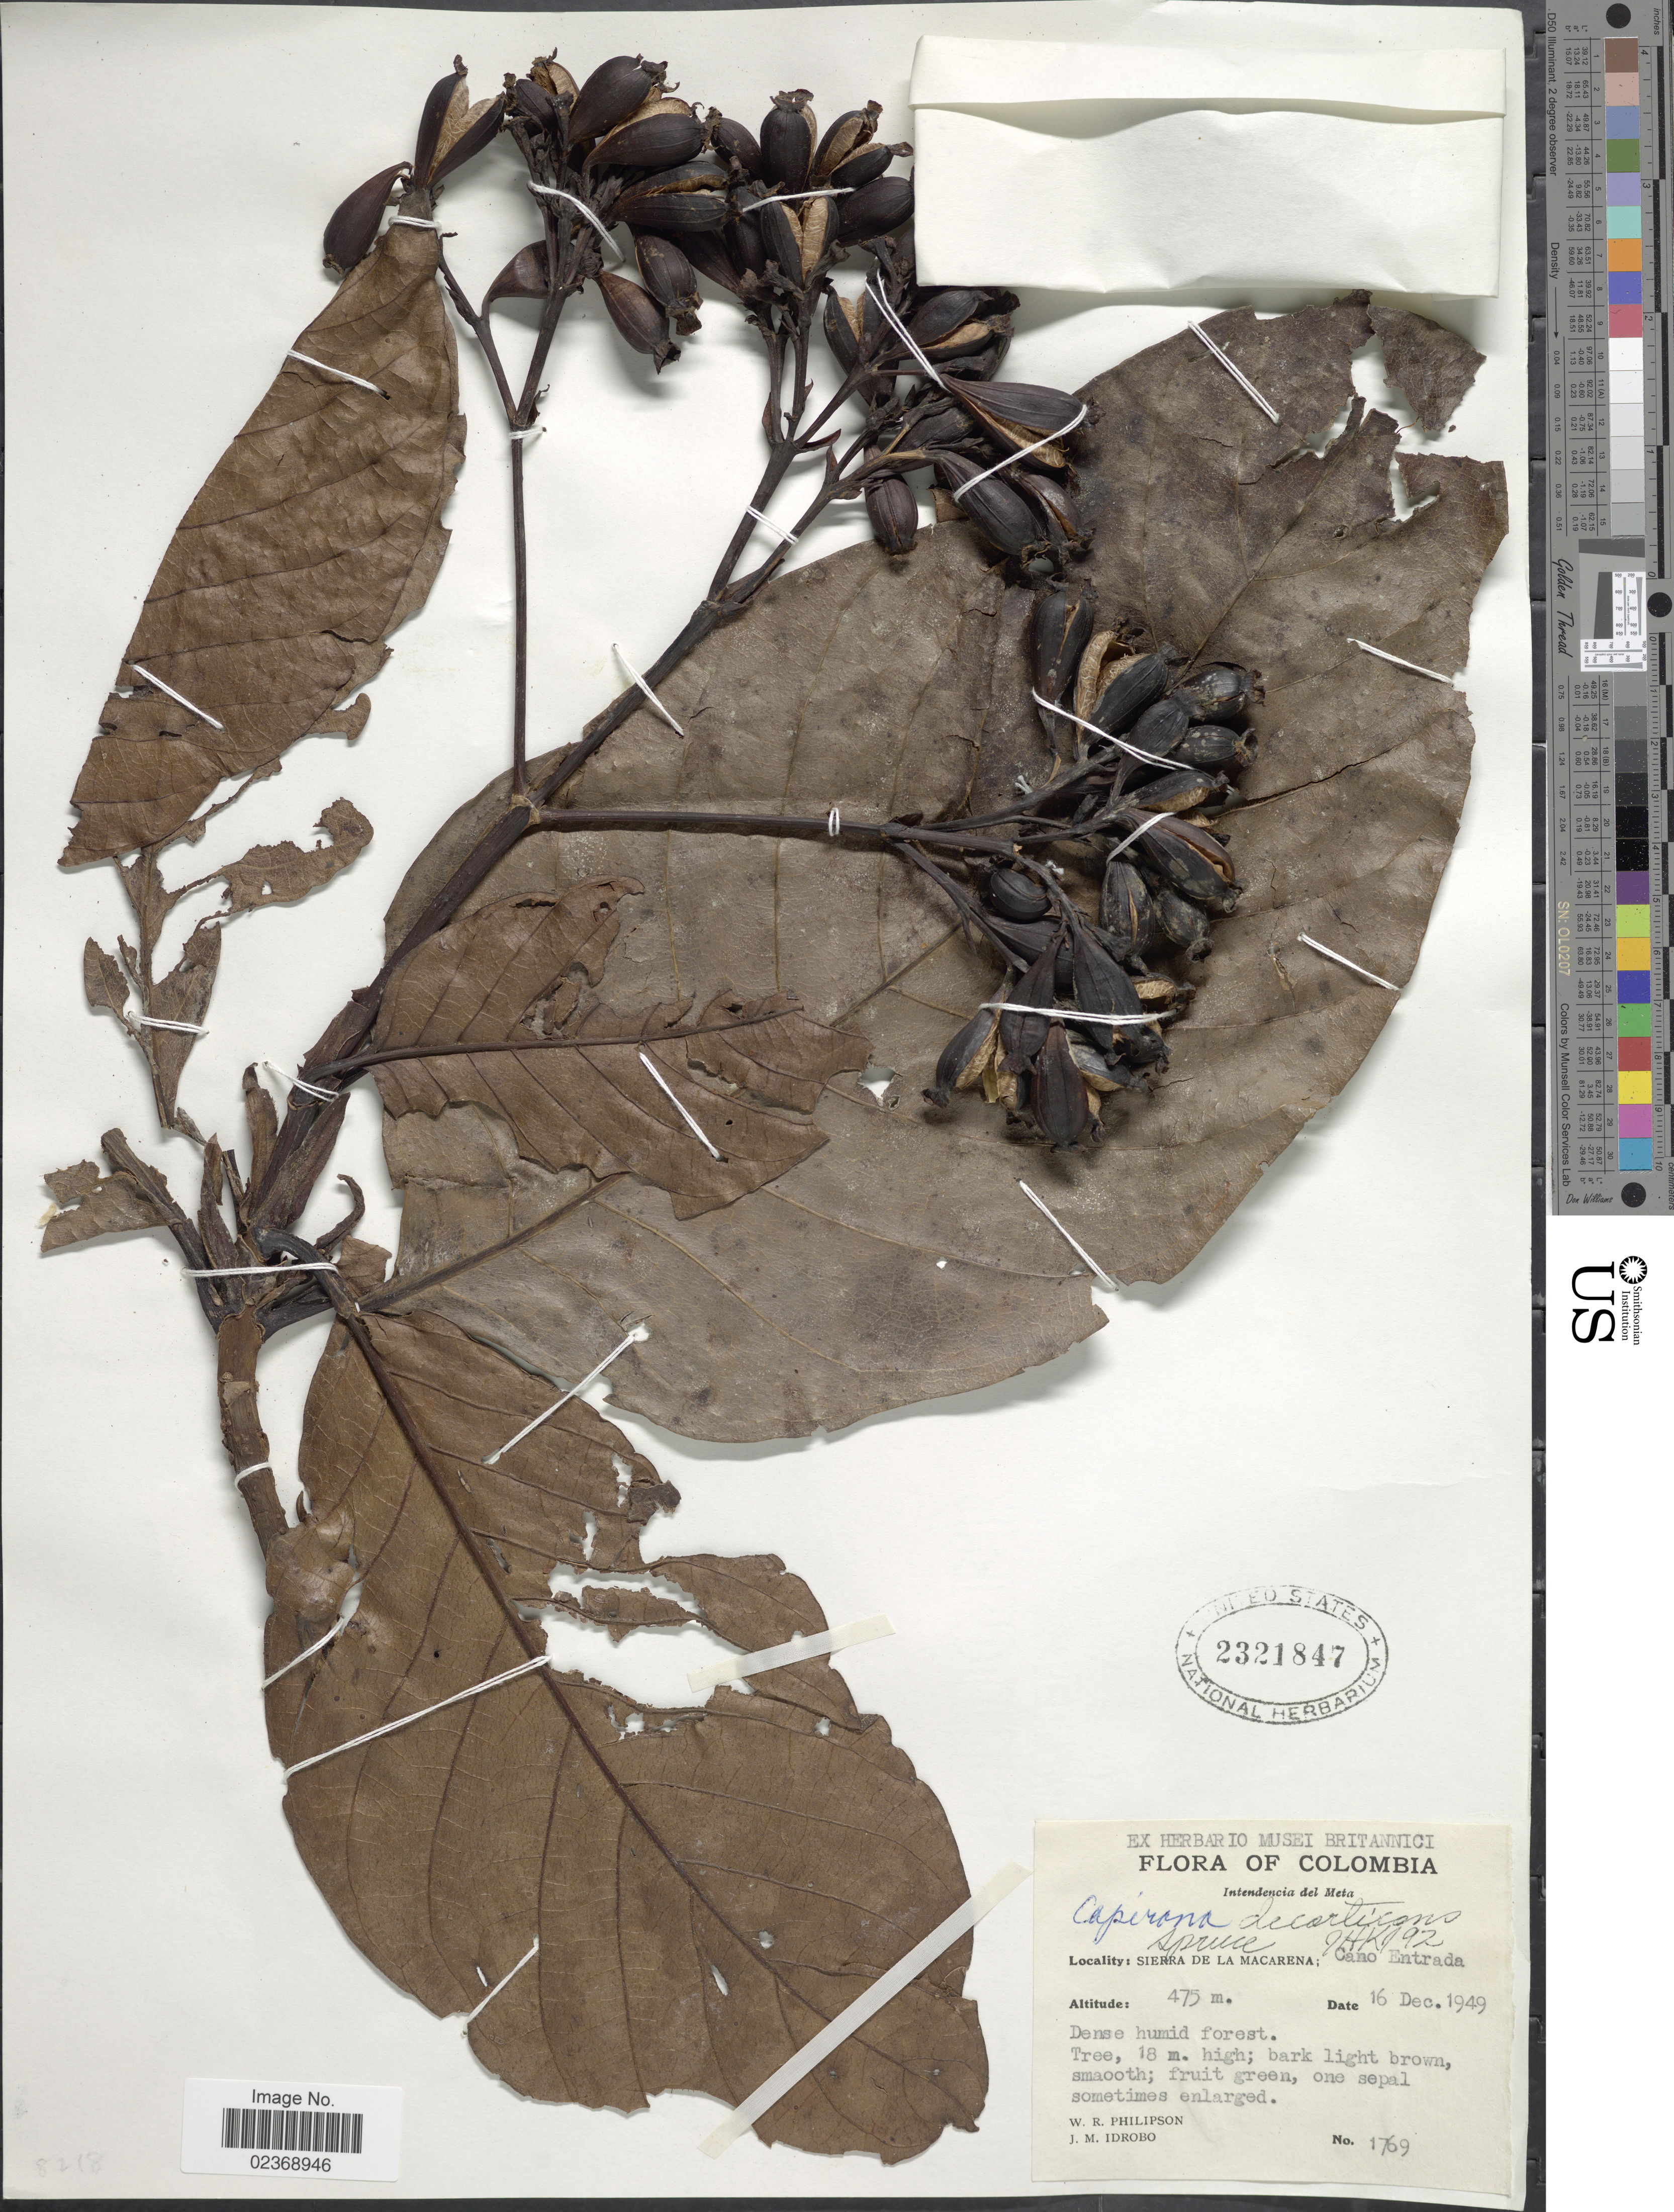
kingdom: Plantae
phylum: Tracheophyta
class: Magnoliopsida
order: Gentianales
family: Rubiaceae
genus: Capirona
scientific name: Capirona decorticans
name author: Spruce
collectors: W. R. Philipson & J. M. Idrobo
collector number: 1769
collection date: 1949-12-16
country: Colombia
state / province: Meta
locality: Intendencia del Meta, Sierra De La Macarena; Cano Entrada. Dense humid forest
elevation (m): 475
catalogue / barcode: US 2321847